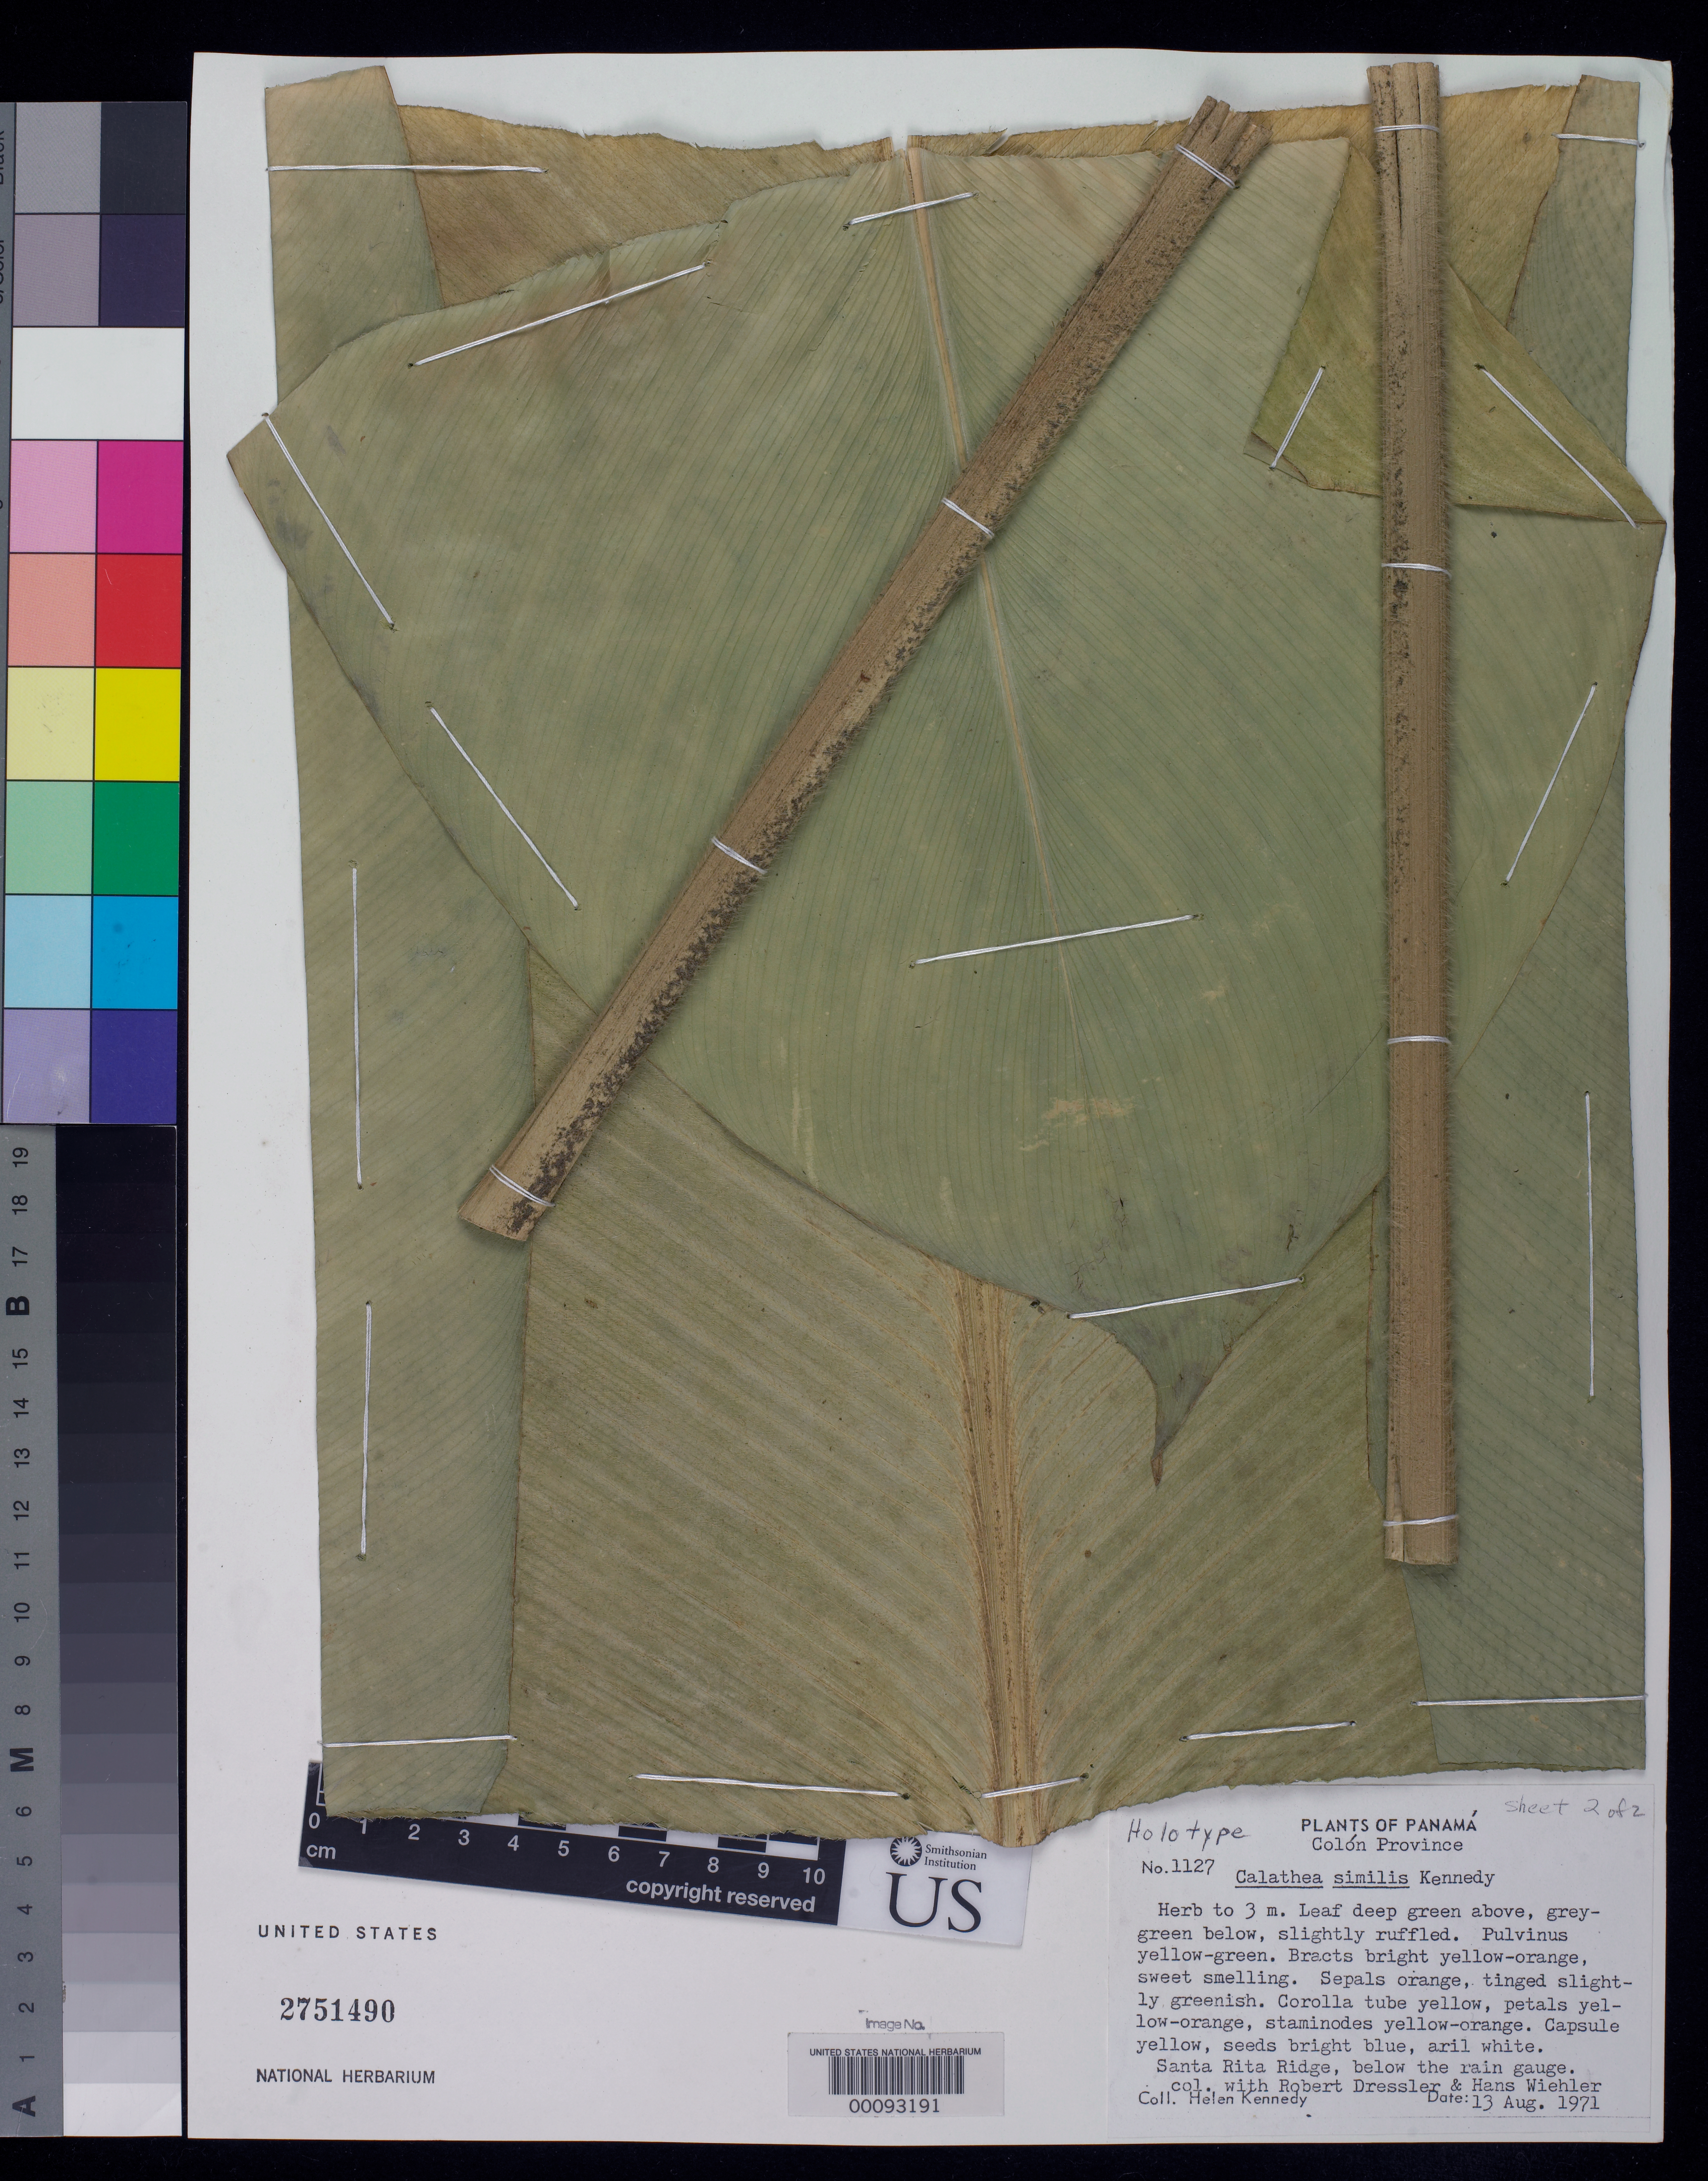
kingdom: Plantae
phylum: Tracheophyta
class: Liliopsida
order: Zingiberales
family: Marantaceae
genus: Calathea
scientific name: Calathea similis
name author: H. Kenn.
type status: Holotype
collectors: H. Kennedy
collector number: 1127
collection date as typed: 13 Aug 1971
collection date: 1971-08-13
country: Panama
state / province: Colón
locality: Santa Rita Ridge.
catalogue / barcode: US 2751490